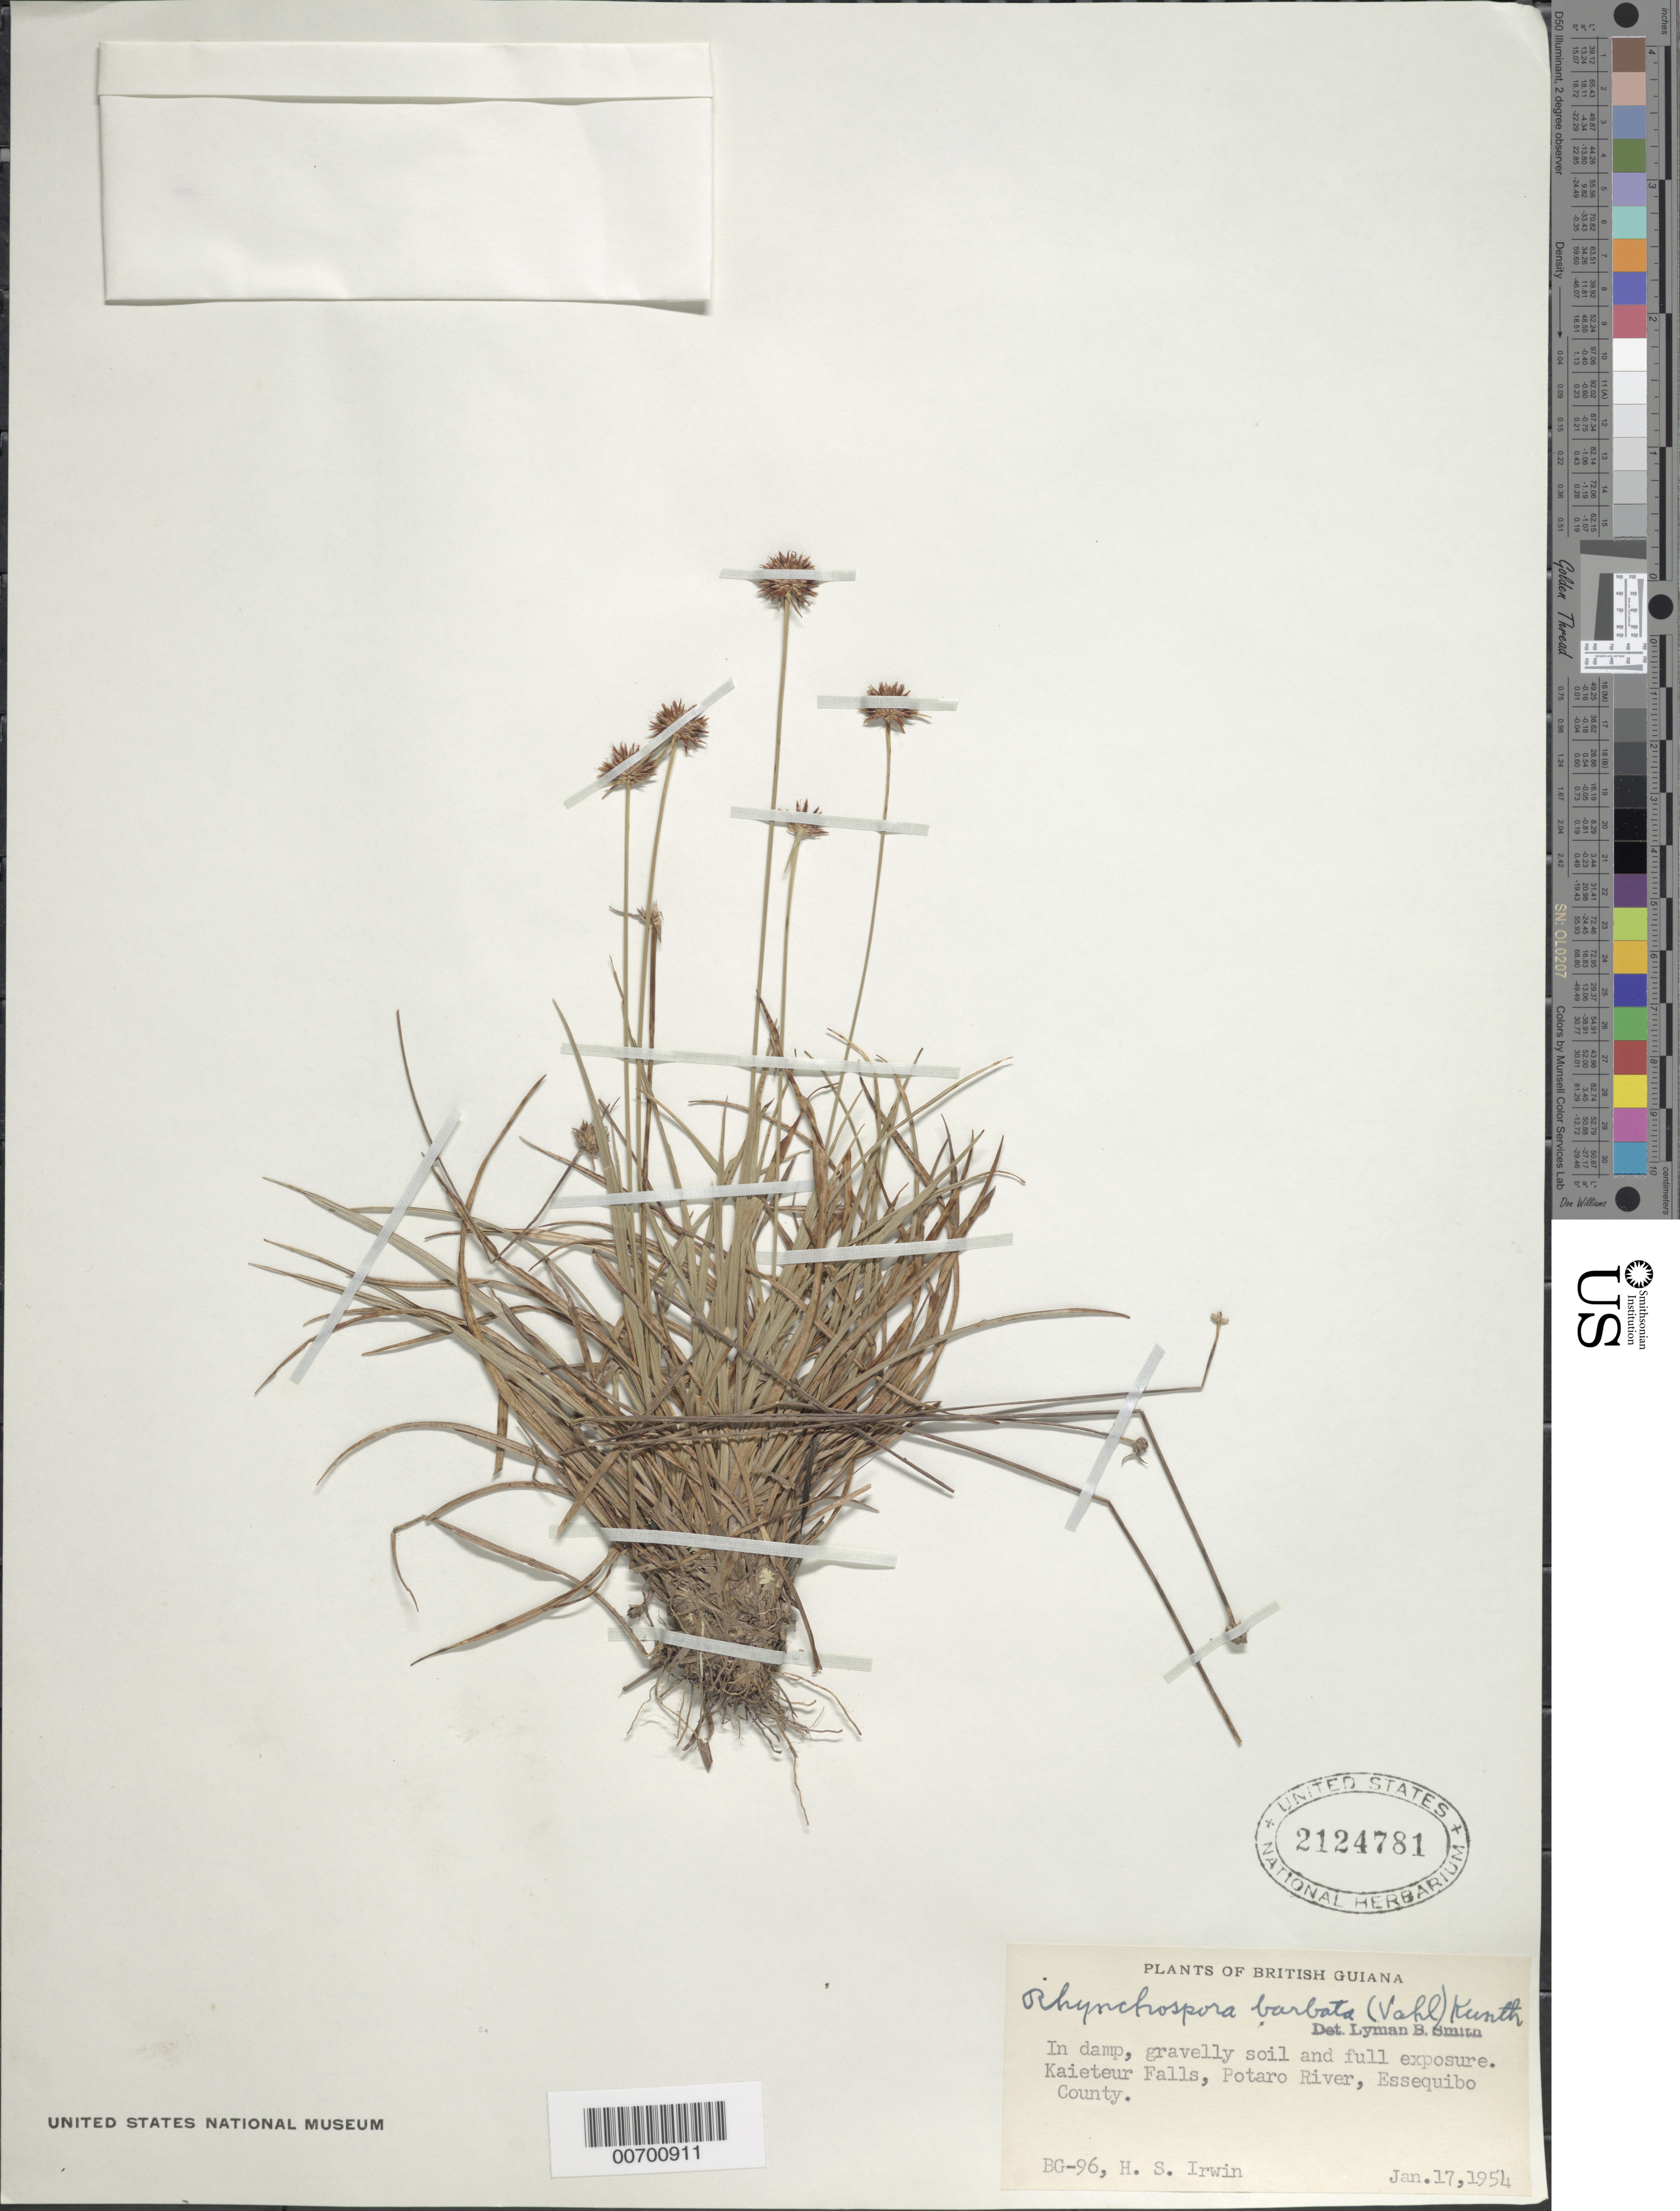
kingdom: Plantae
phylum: Tracheophyta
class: Liliopsida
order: Poales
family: Cyperaceae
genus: Rhynchospora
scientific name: Rhynchospora barbata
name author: (Vahl) Kunth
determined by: Alves, K.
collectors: H. Irwin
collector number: BG 96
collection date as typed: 17-Jan-54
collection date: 1954-01-17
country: Guyana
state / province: Potaro-Siparuni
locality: Kaieteur Falls, Potaro River, Essequibo County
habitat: Damp, gravelly soil and full exposure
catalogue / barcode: US 2124781